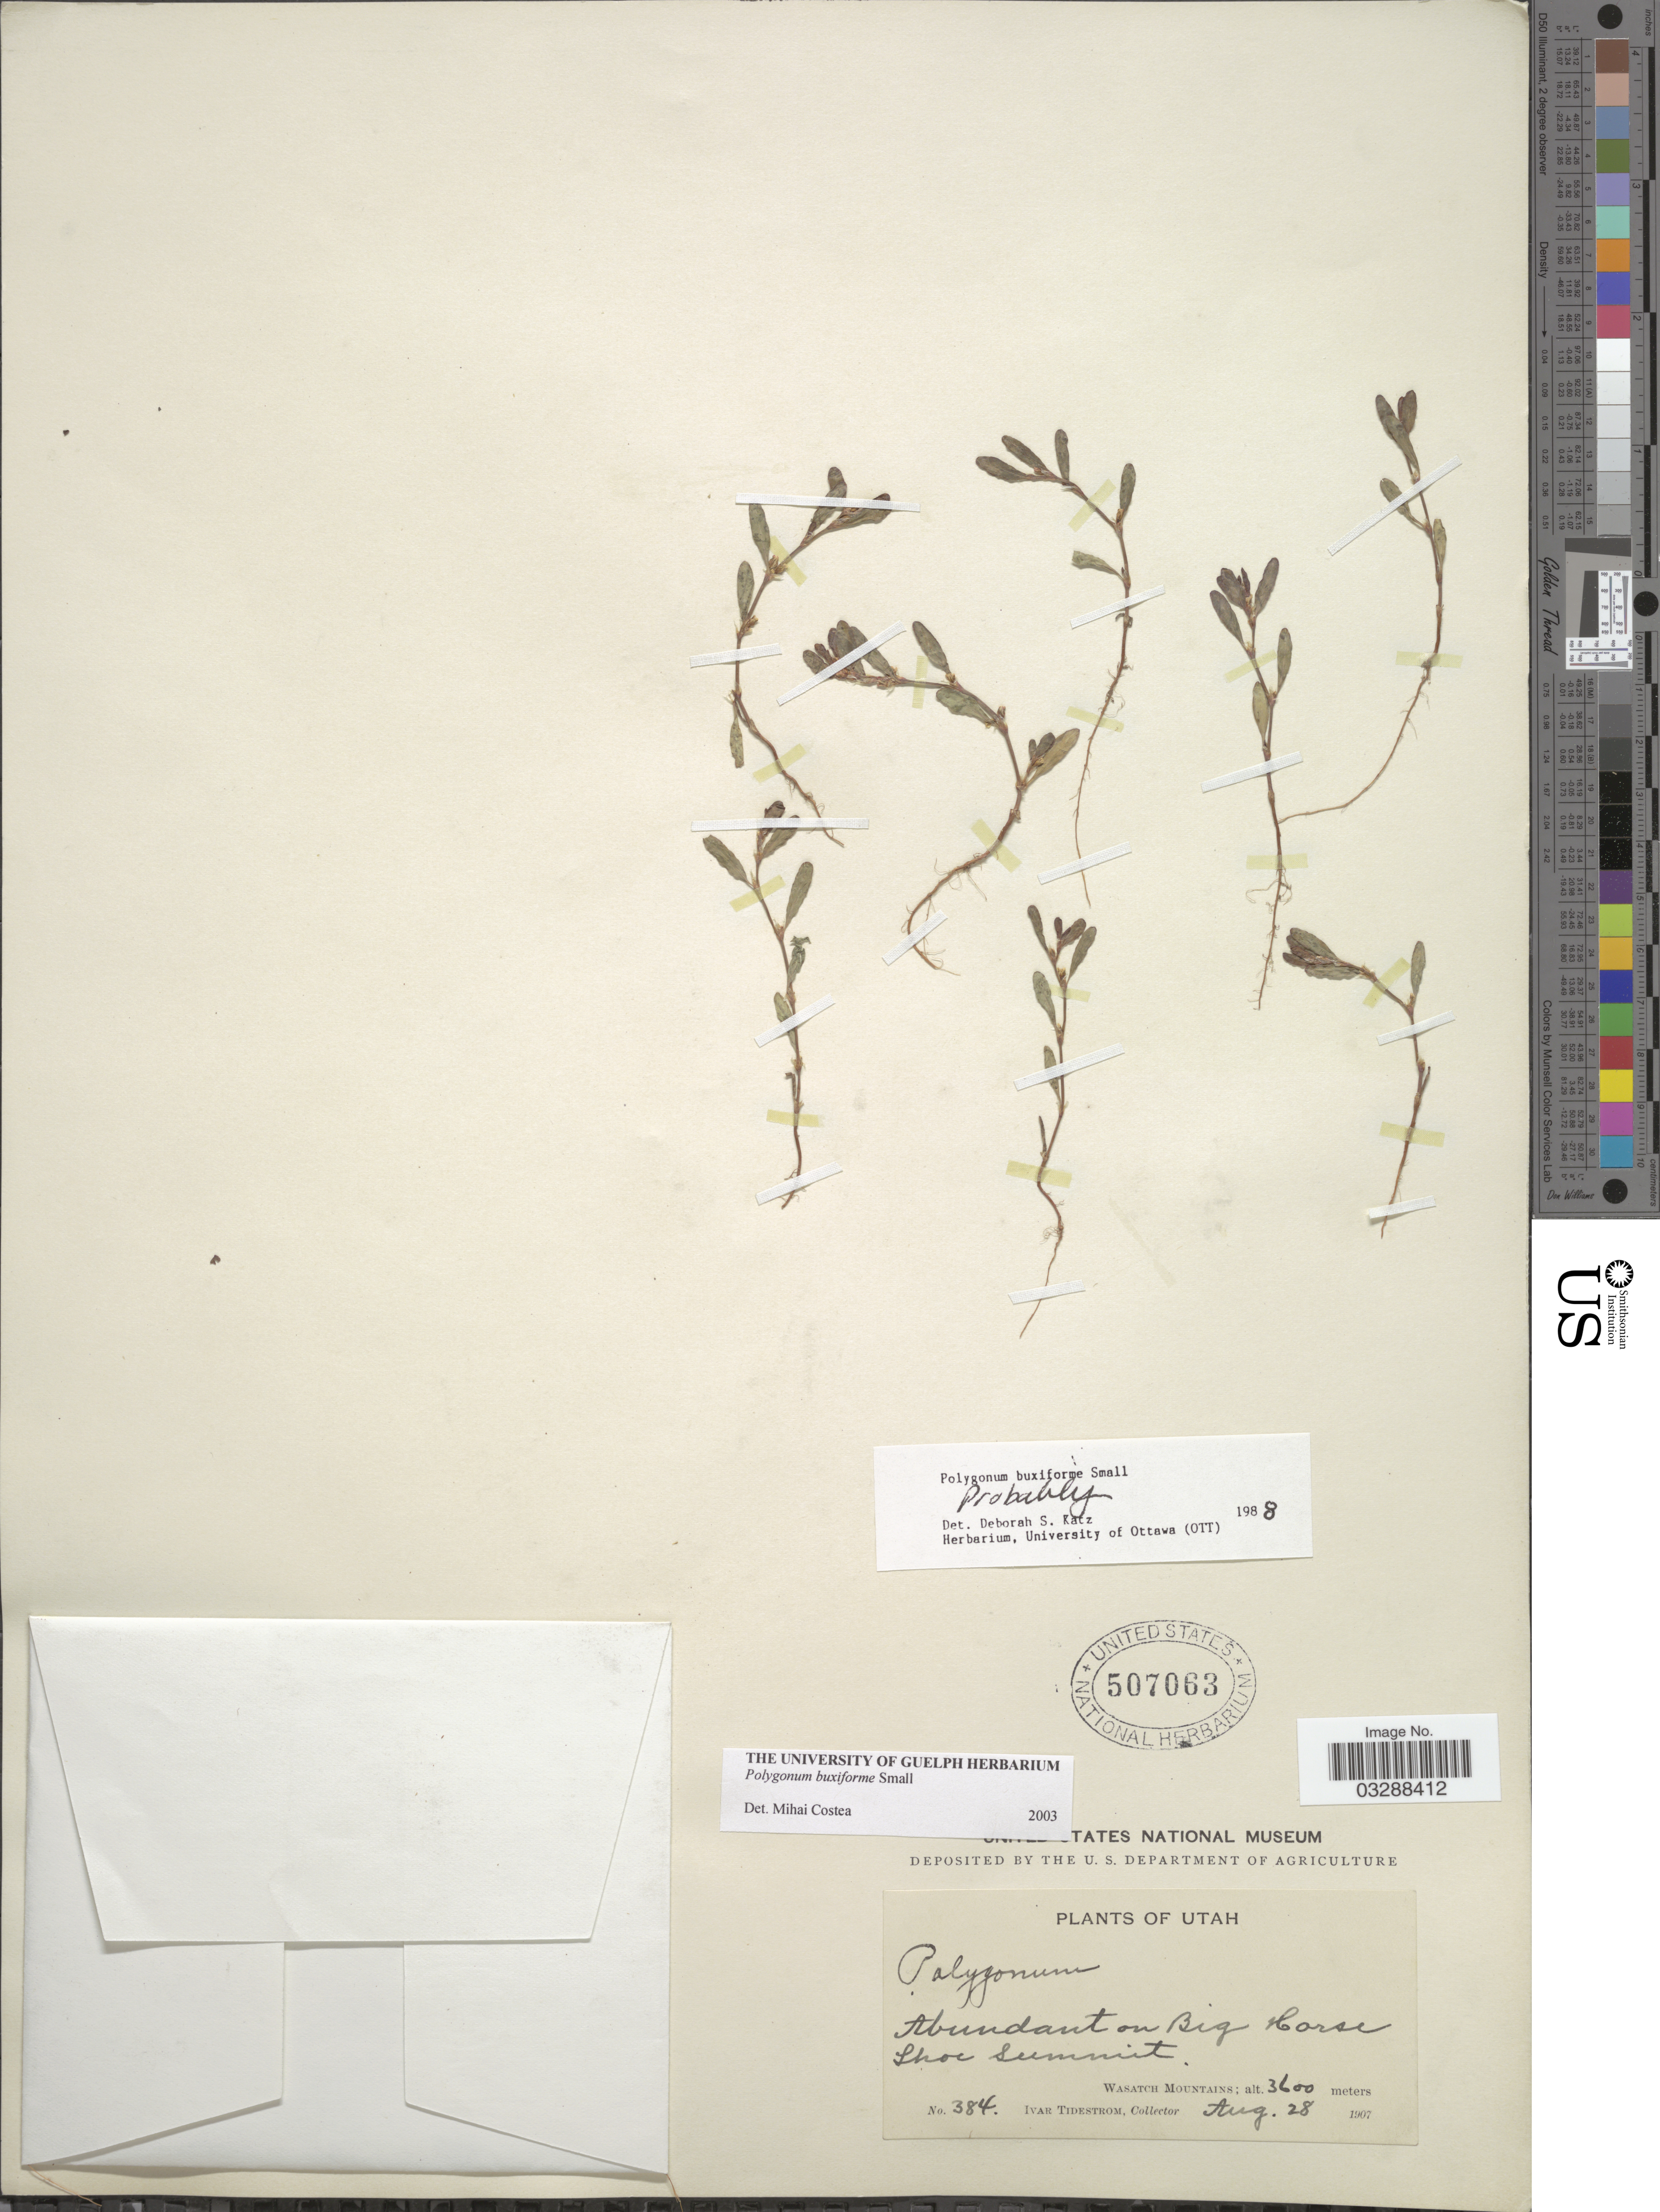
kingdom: Plantae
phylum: Tracheophyta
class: Magnoliopsida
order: Caryophyllales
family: Polygonaceae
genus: Polygonum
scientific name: Polygonum buxiforme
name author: Small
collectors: I. F. Tidestrom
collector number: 384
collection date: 1907-08-28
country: United States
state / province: Utah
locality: Abundant on Big Horse Shoe Summit, Wasatch Mountains.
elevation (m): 3600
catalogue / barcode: US 507063